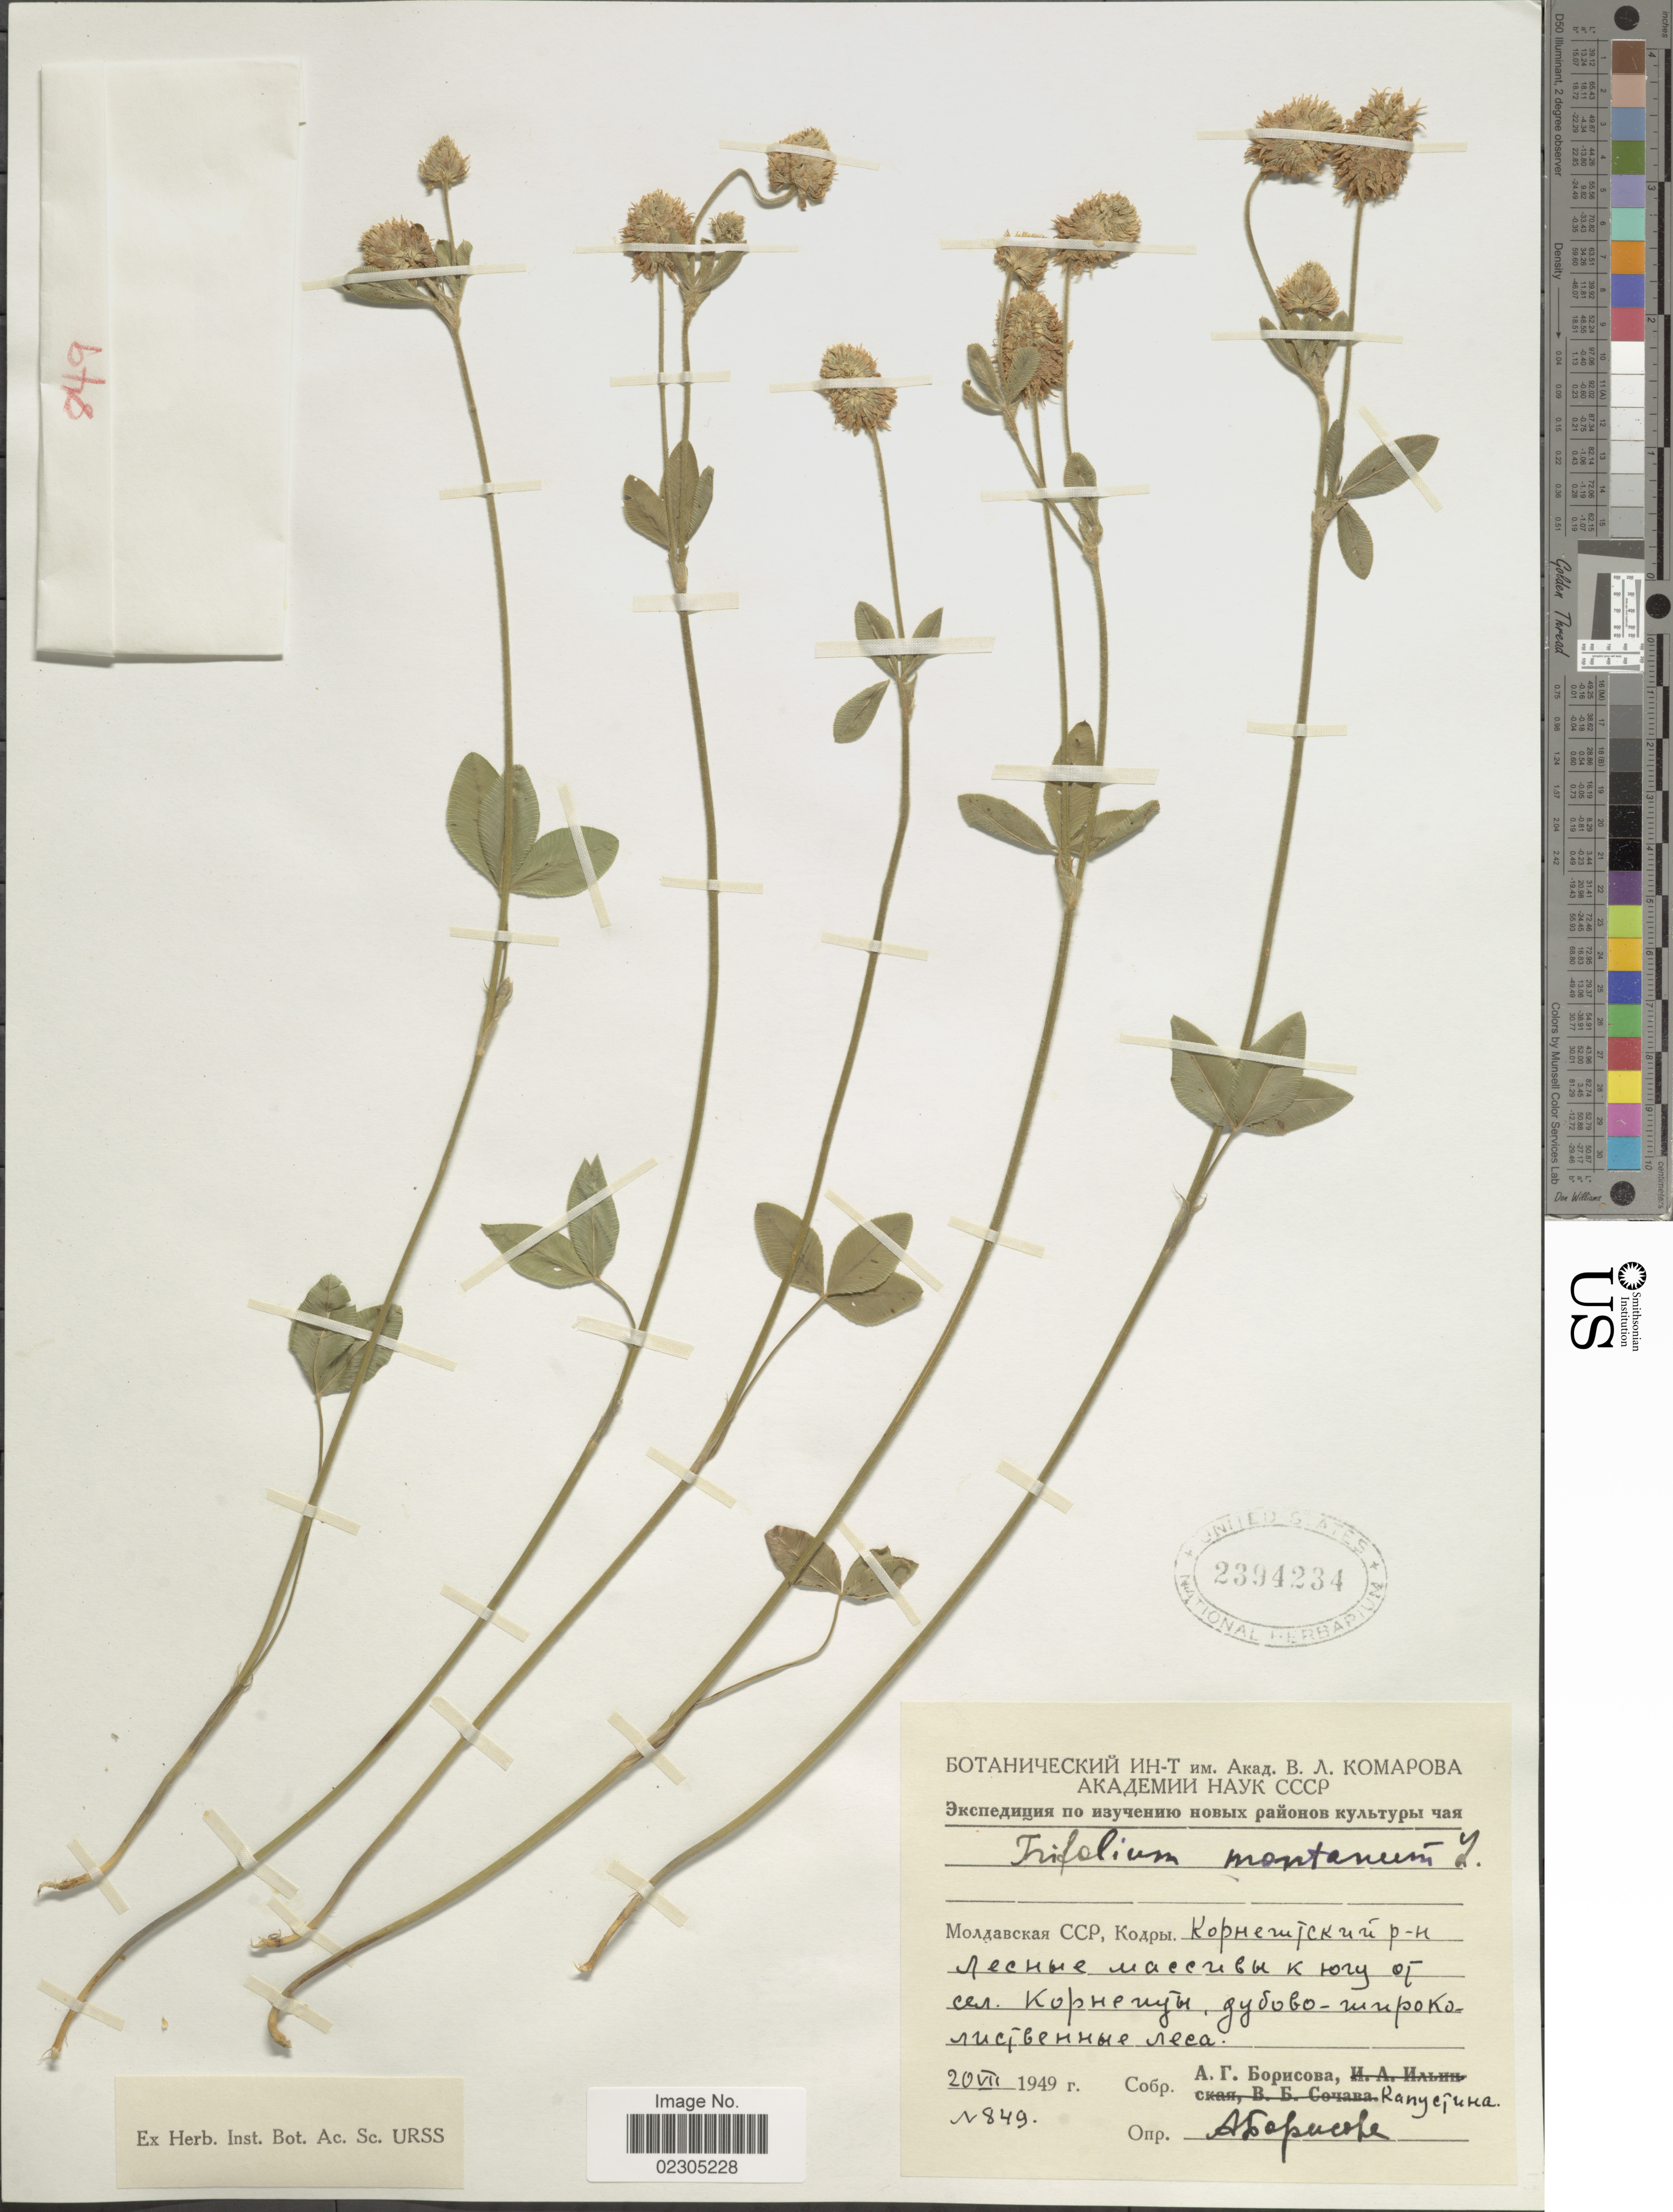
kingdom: Plantae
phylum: Tracheophyta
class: Magnoliopsida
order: Fabales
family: Fabaceae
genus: Trifolium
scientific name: Trifolium montanense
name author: Rydb.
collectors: A. Borisova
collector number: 849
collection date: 1949-07-20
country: Moldova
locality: Kodry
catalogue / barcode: US 2394234